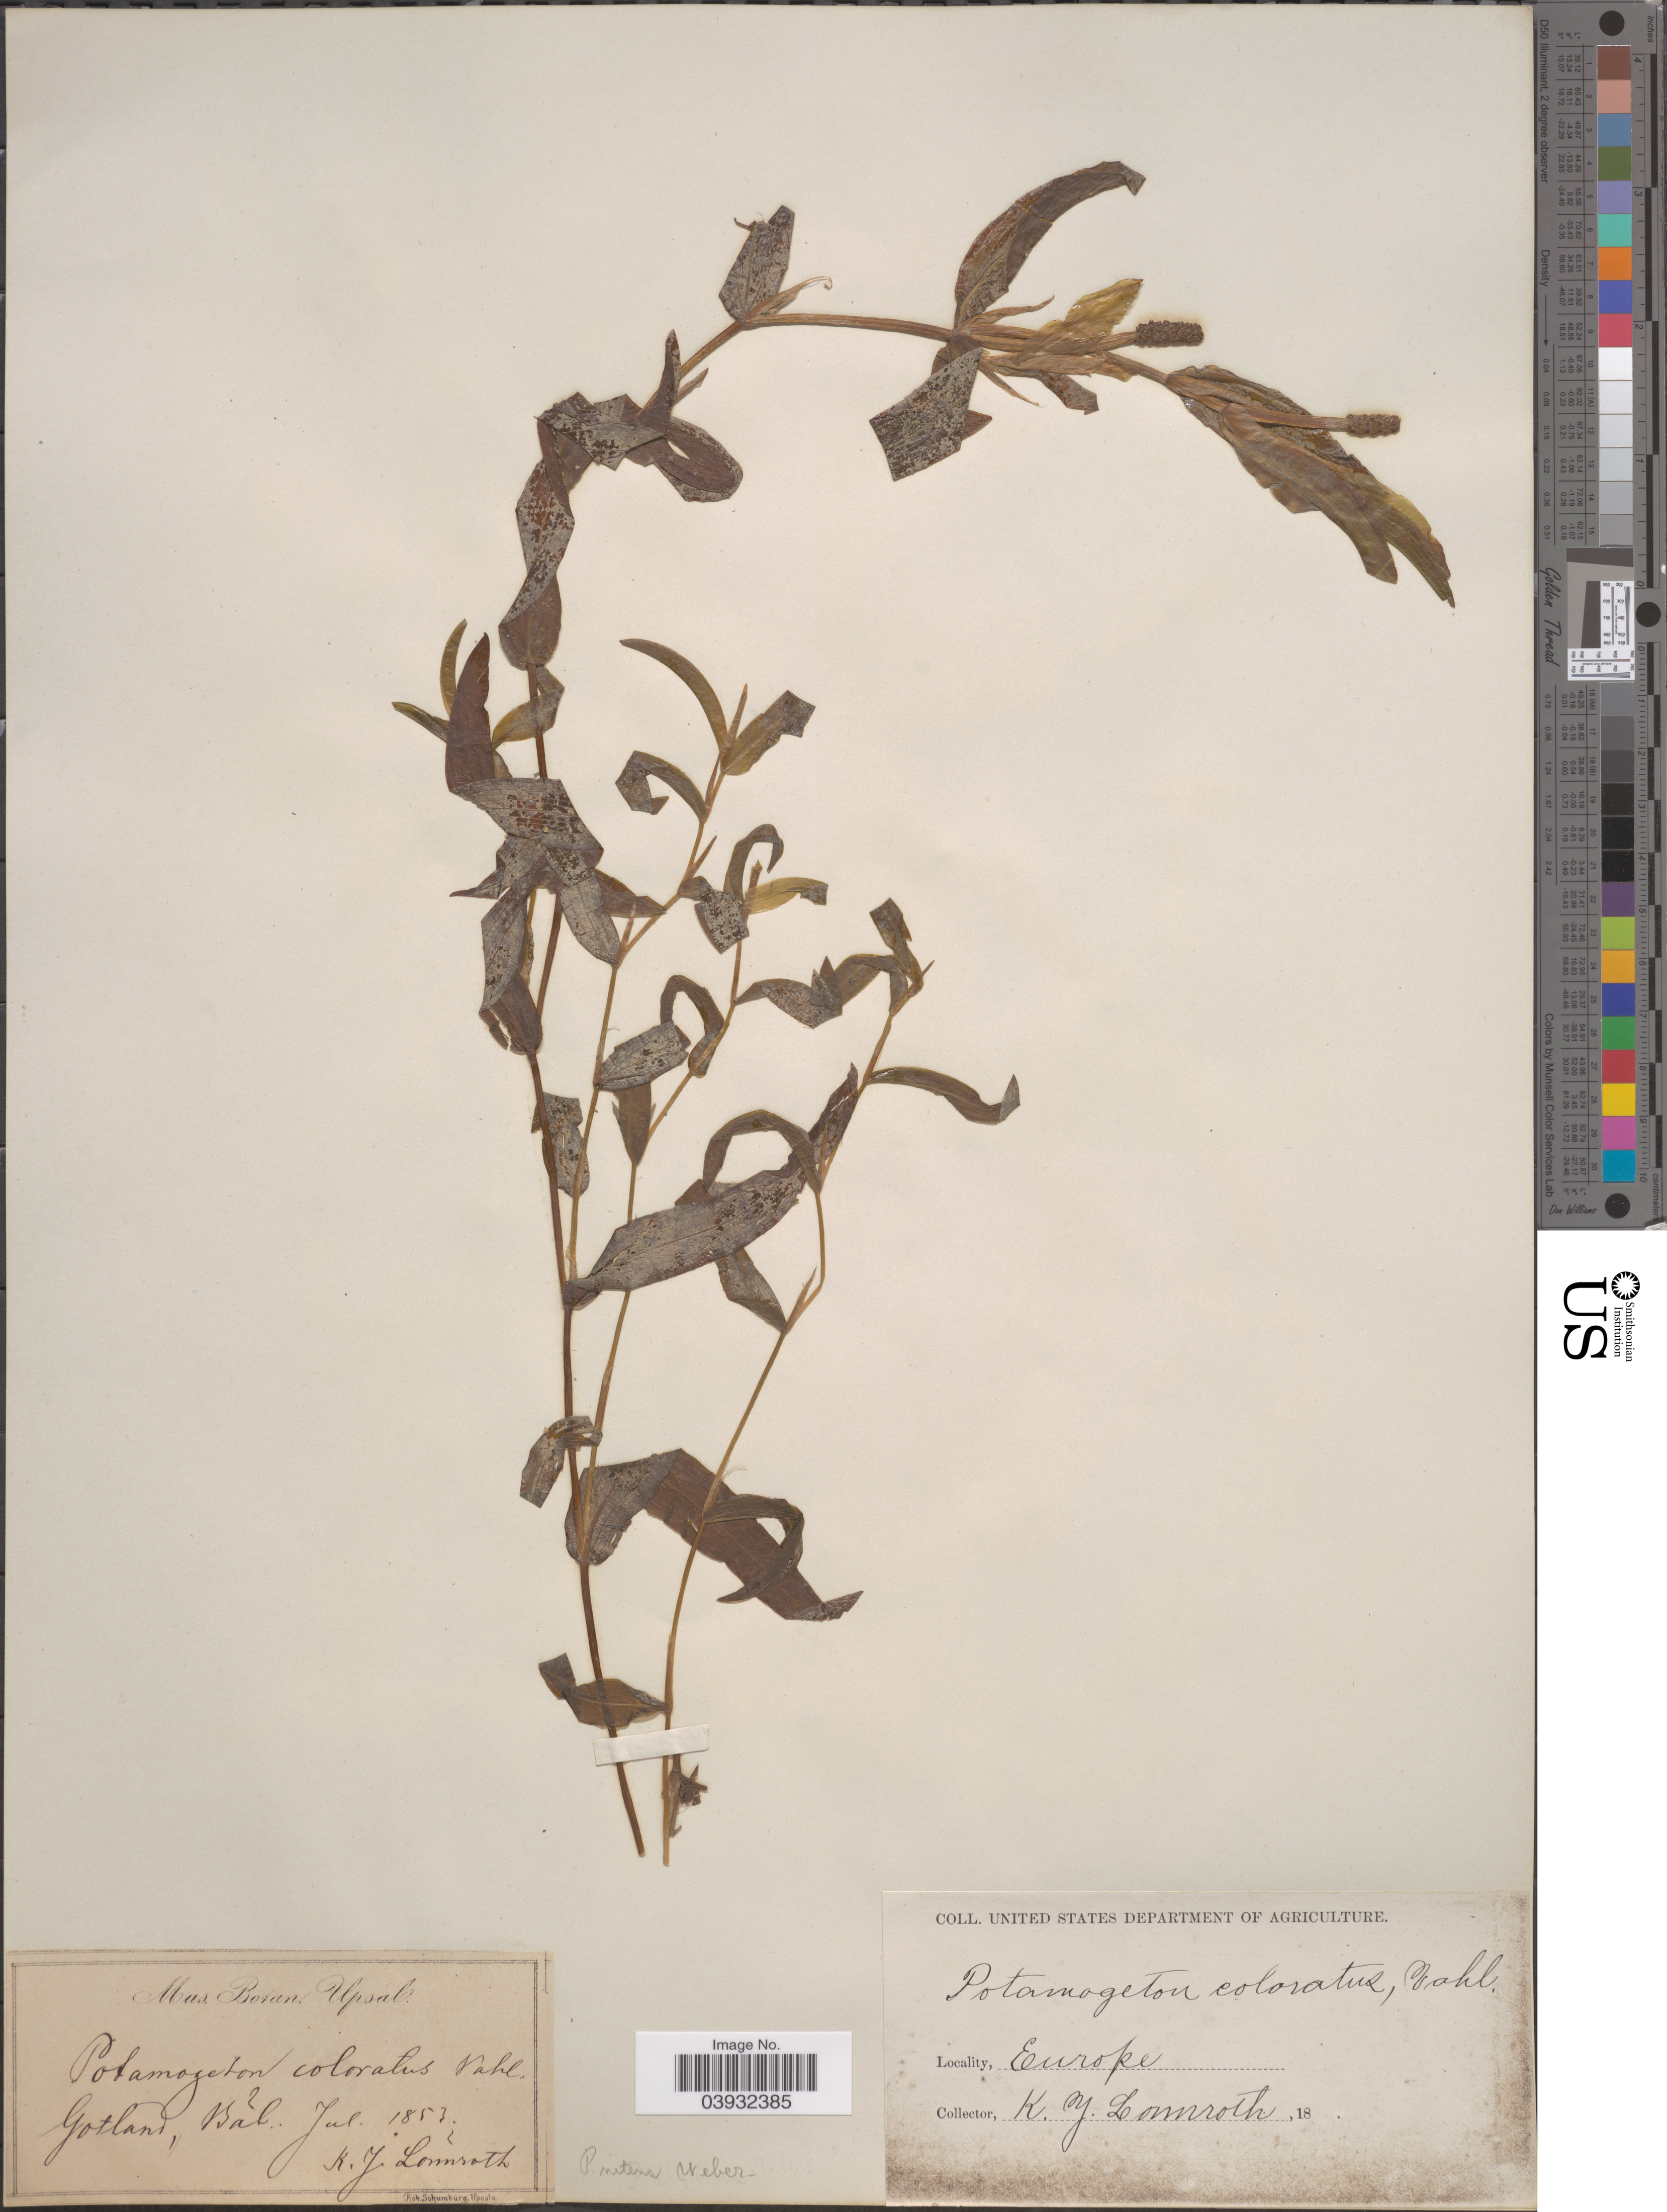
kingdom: Plantae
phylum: Tracheophyta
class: Liliopsida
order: Alismatales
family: Potamogetonaceae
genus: Potamogeton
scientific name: Potamogeton nitens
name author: Willd. ex Cham. & Schltdl.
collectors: K. Lonnroth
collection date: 1853-07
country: Sweden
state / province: Gotland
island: Gotland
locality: Gotland, Bal.